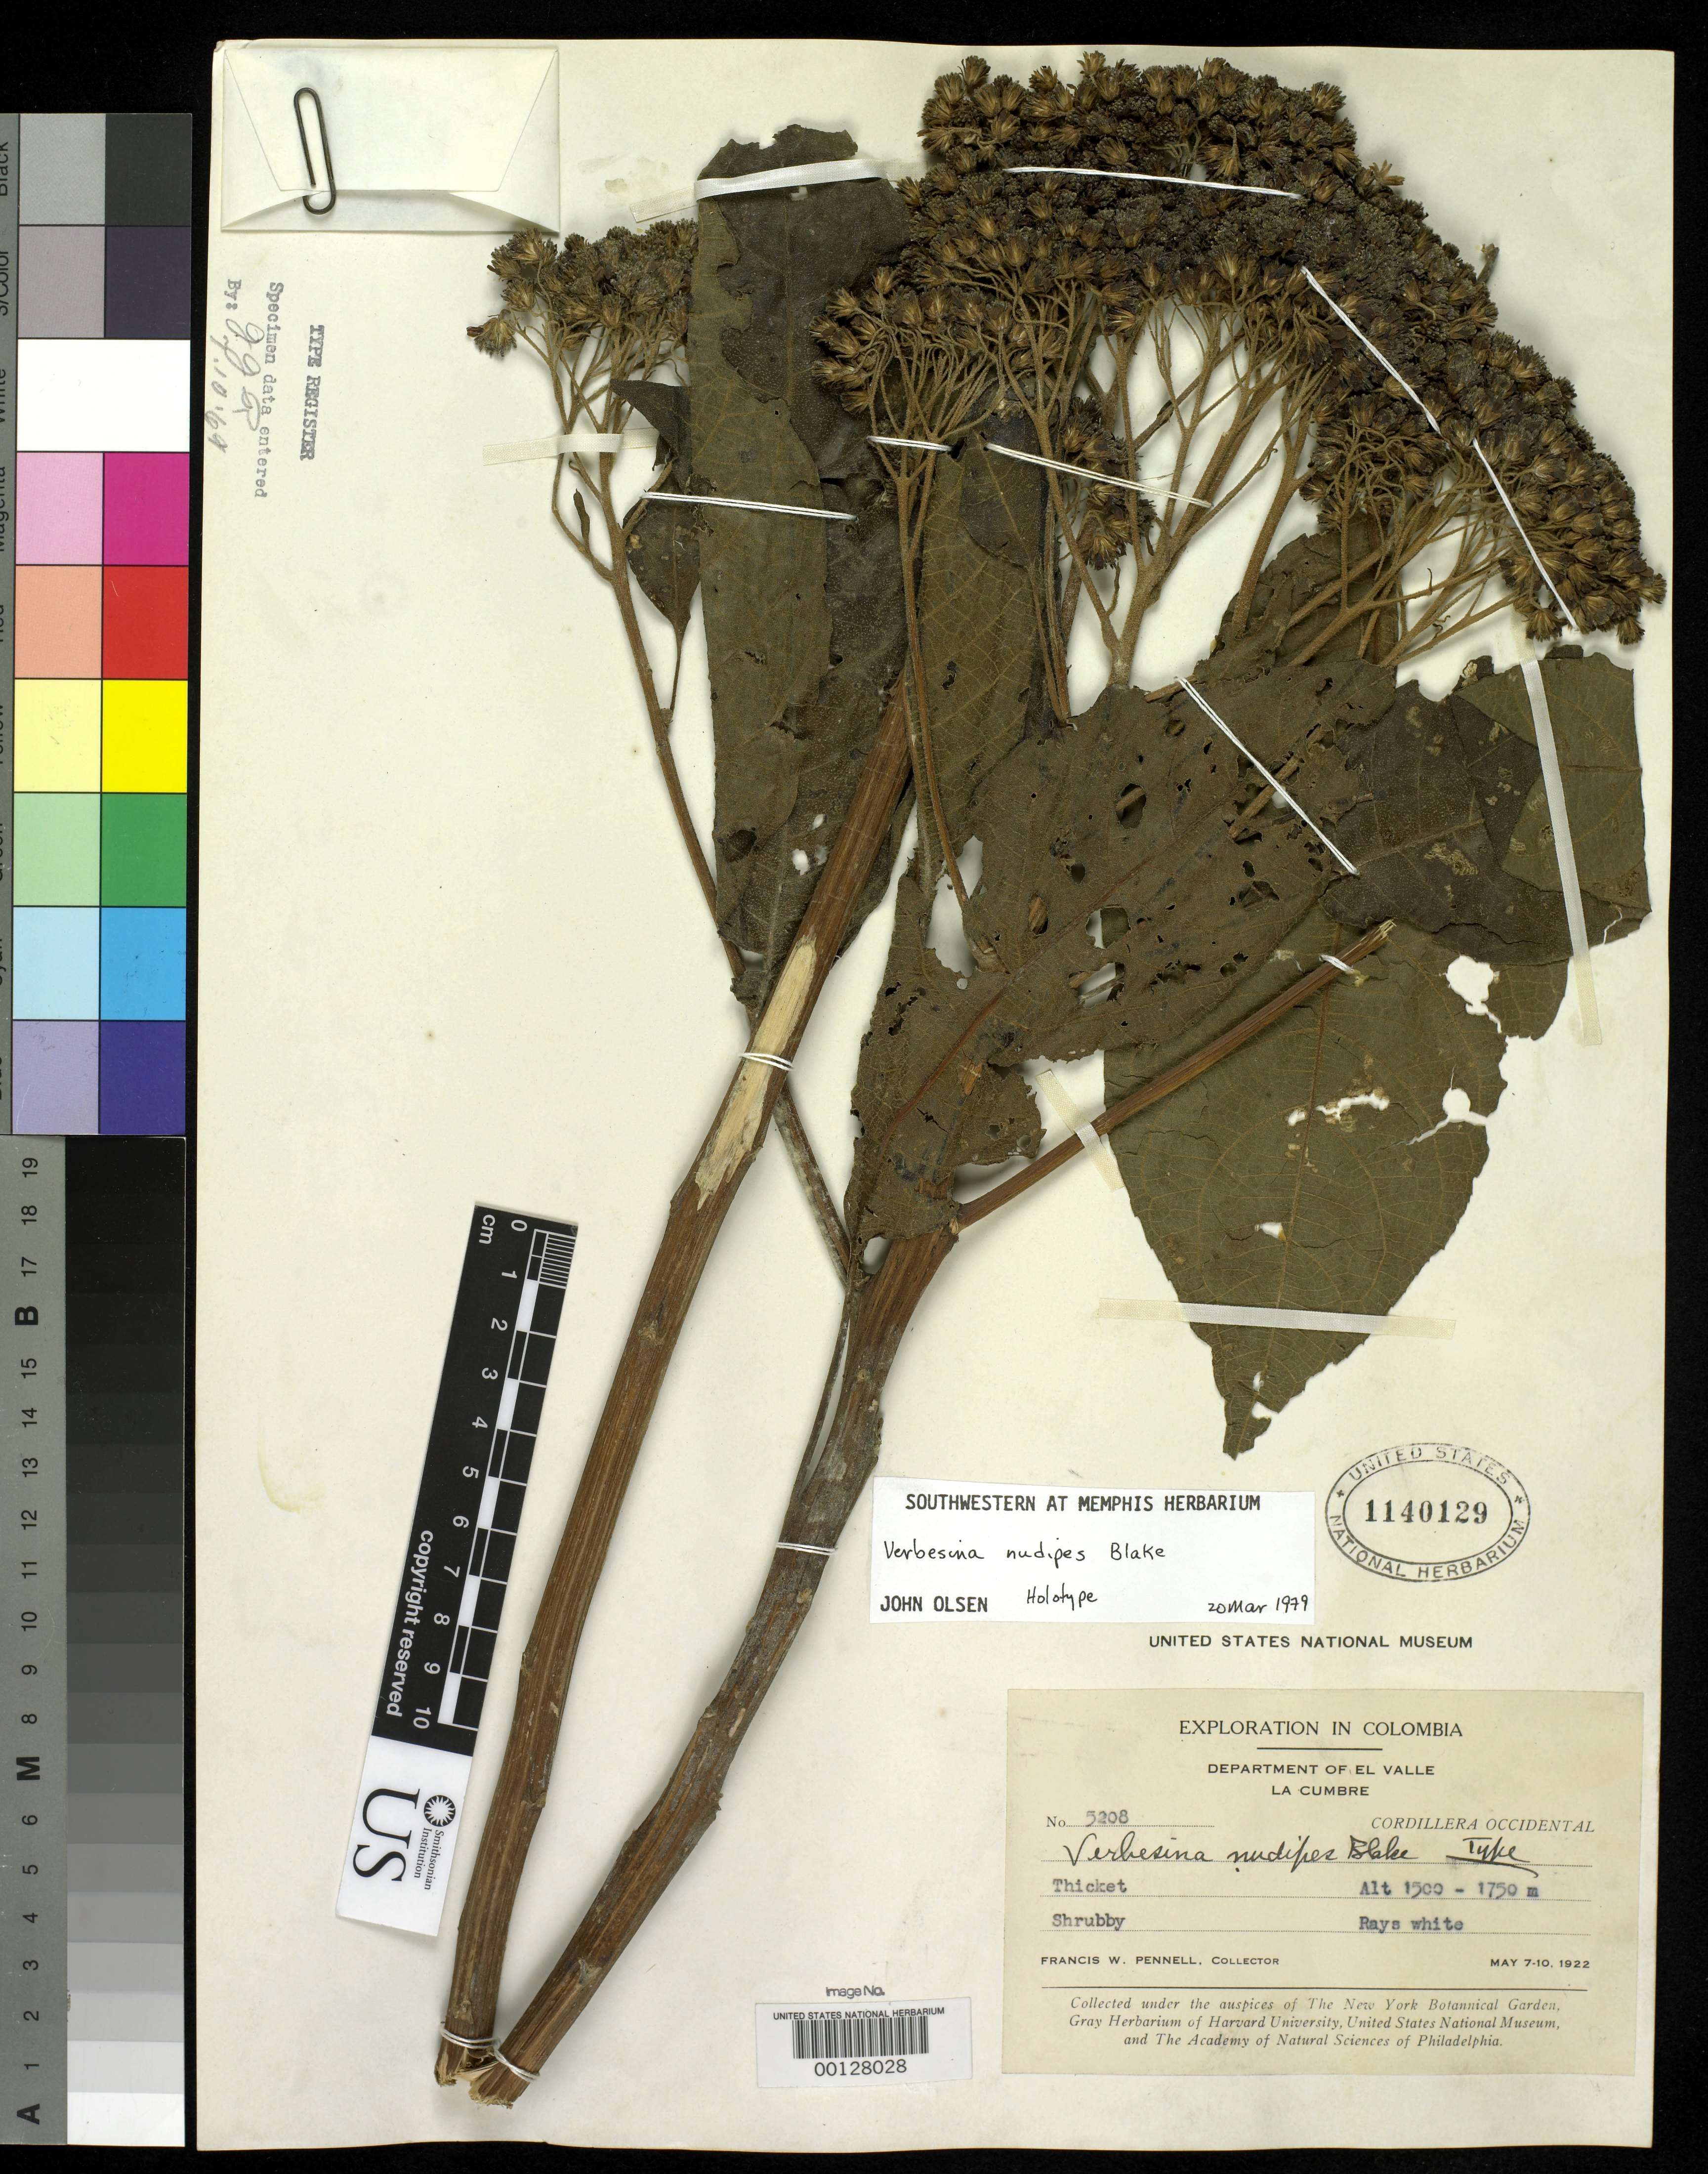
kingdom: Plantae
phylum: Tracheophyta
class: Magnoliopsida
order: Asterales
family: Asteraceae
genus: Verbesina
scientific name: Verbesina nudipes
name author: S.F. Blake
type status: Holotype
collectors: F. W. Pennell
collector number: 5208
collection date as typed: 07 May 1922 to 10 May 1922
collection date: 1922-05-07/1922-05-10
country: Colombia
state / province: Valle del Cauca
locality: Cordillera Occidental, La Cumbe.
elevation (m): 1500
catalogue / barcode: US 1140129